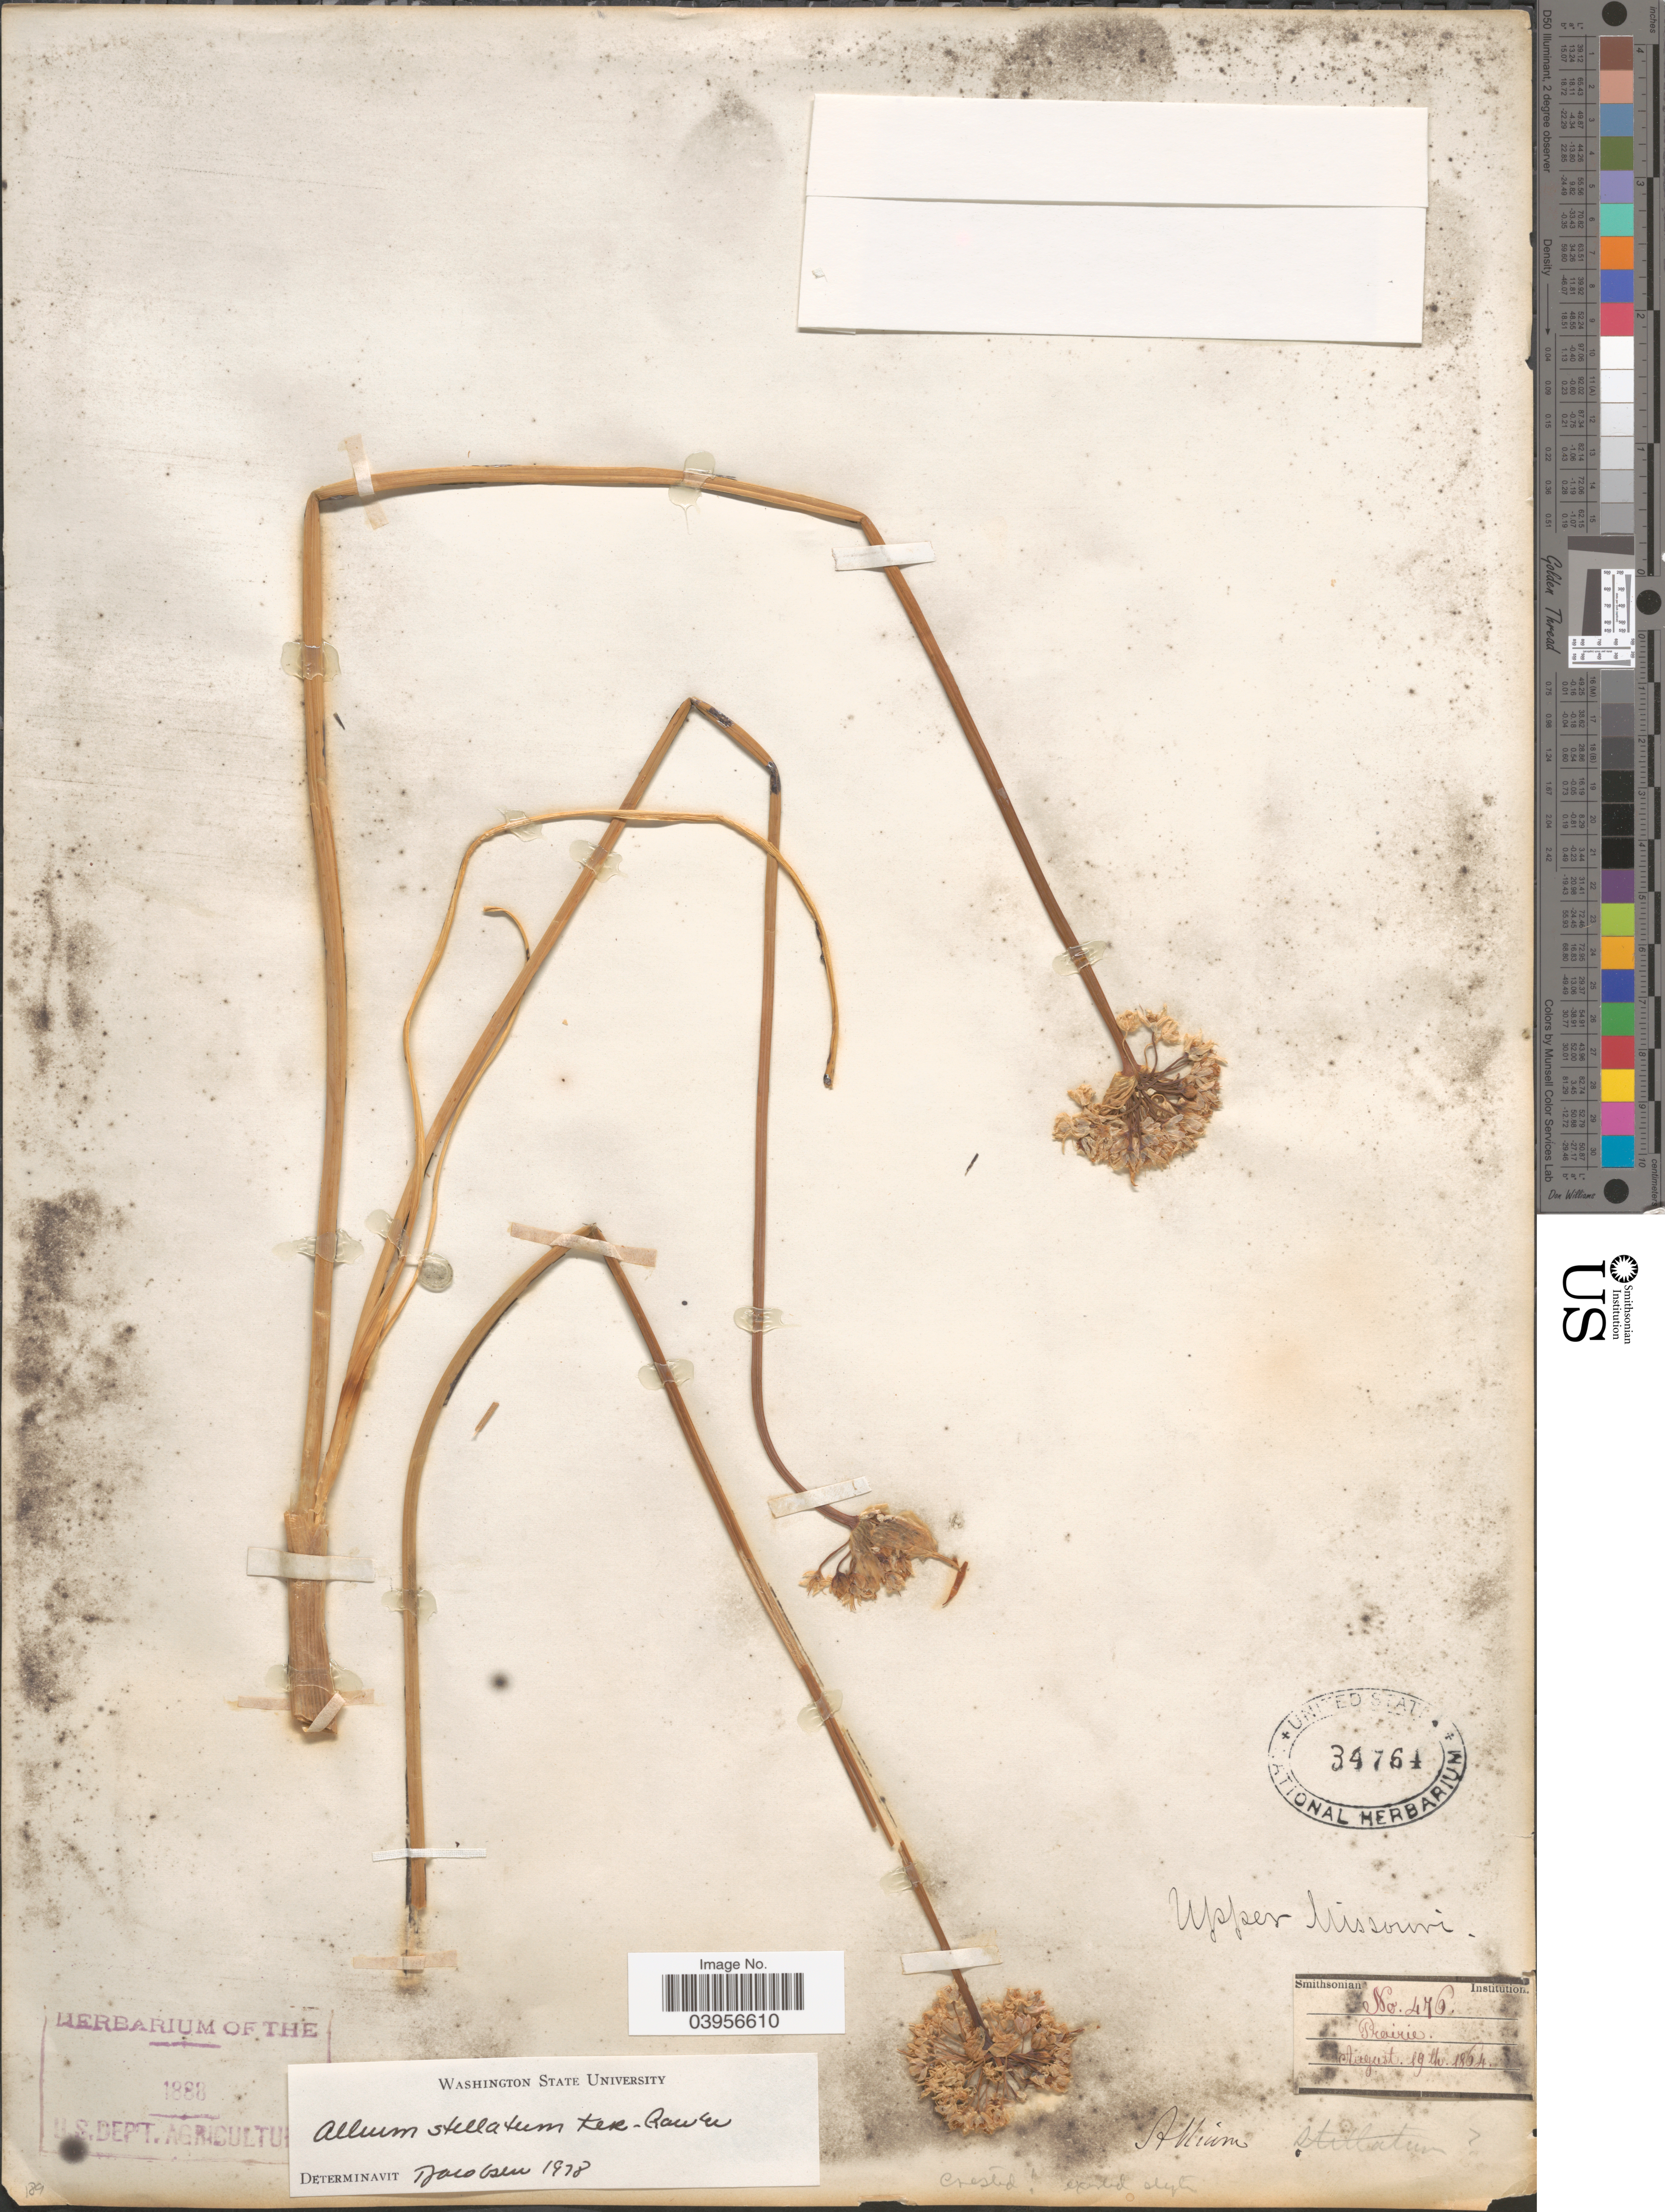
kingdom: Plantae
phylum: Tracheophyta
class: Liliopsida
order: Asparagales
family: Amaryllidaceae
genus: Allium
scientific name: Allium stellatum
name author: Nutt. ex Ker Gawl.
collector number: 476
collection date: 1864-08-19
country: United States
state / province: Missouri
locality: Upper Missouri. Prairie.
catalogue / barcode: US 34764